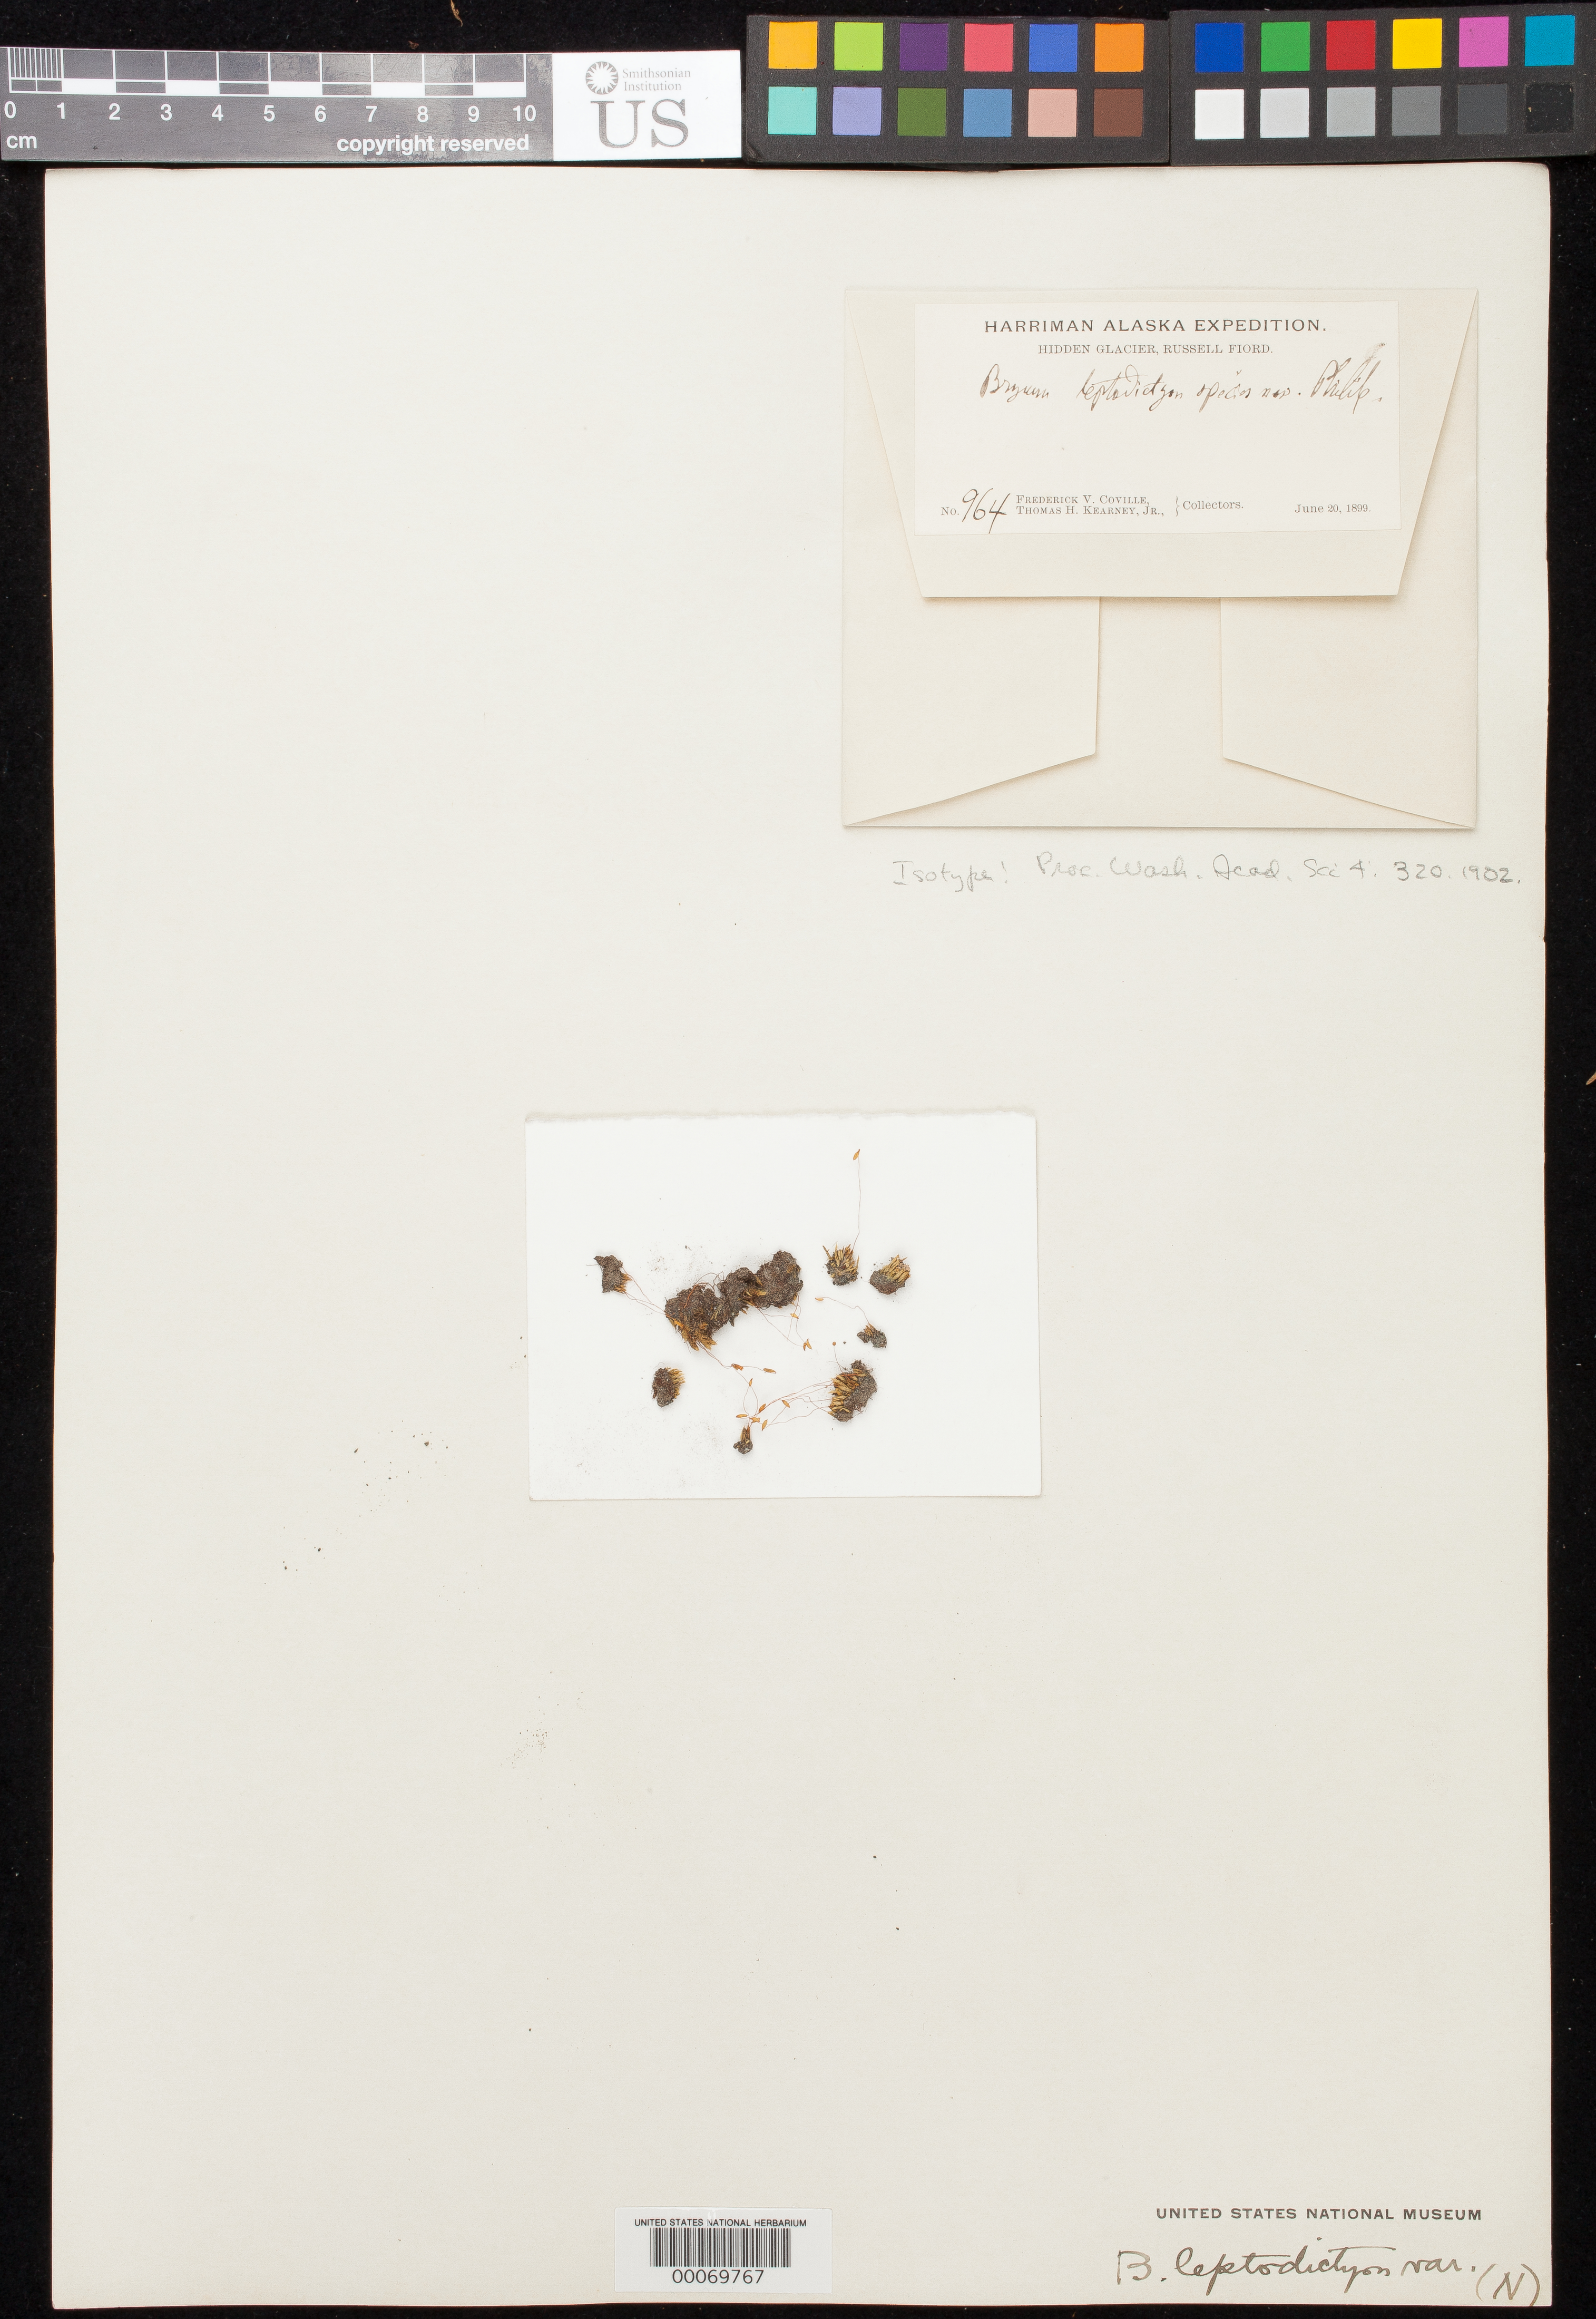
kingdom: Plantae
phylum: Bryophyta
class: Bryopsida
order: Bryales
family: Bryaceae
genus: Bryum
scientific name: Bryum leptodictyon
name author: H. Philib. ex Cardot & Thér.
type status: Isotype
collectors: F. V. Coville & T. H. Kearney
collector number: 964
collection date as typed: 20 Jun 1899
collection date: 1899-06-20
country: United States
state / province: Alaska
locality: Hidden Glacier, Russel Fiord.